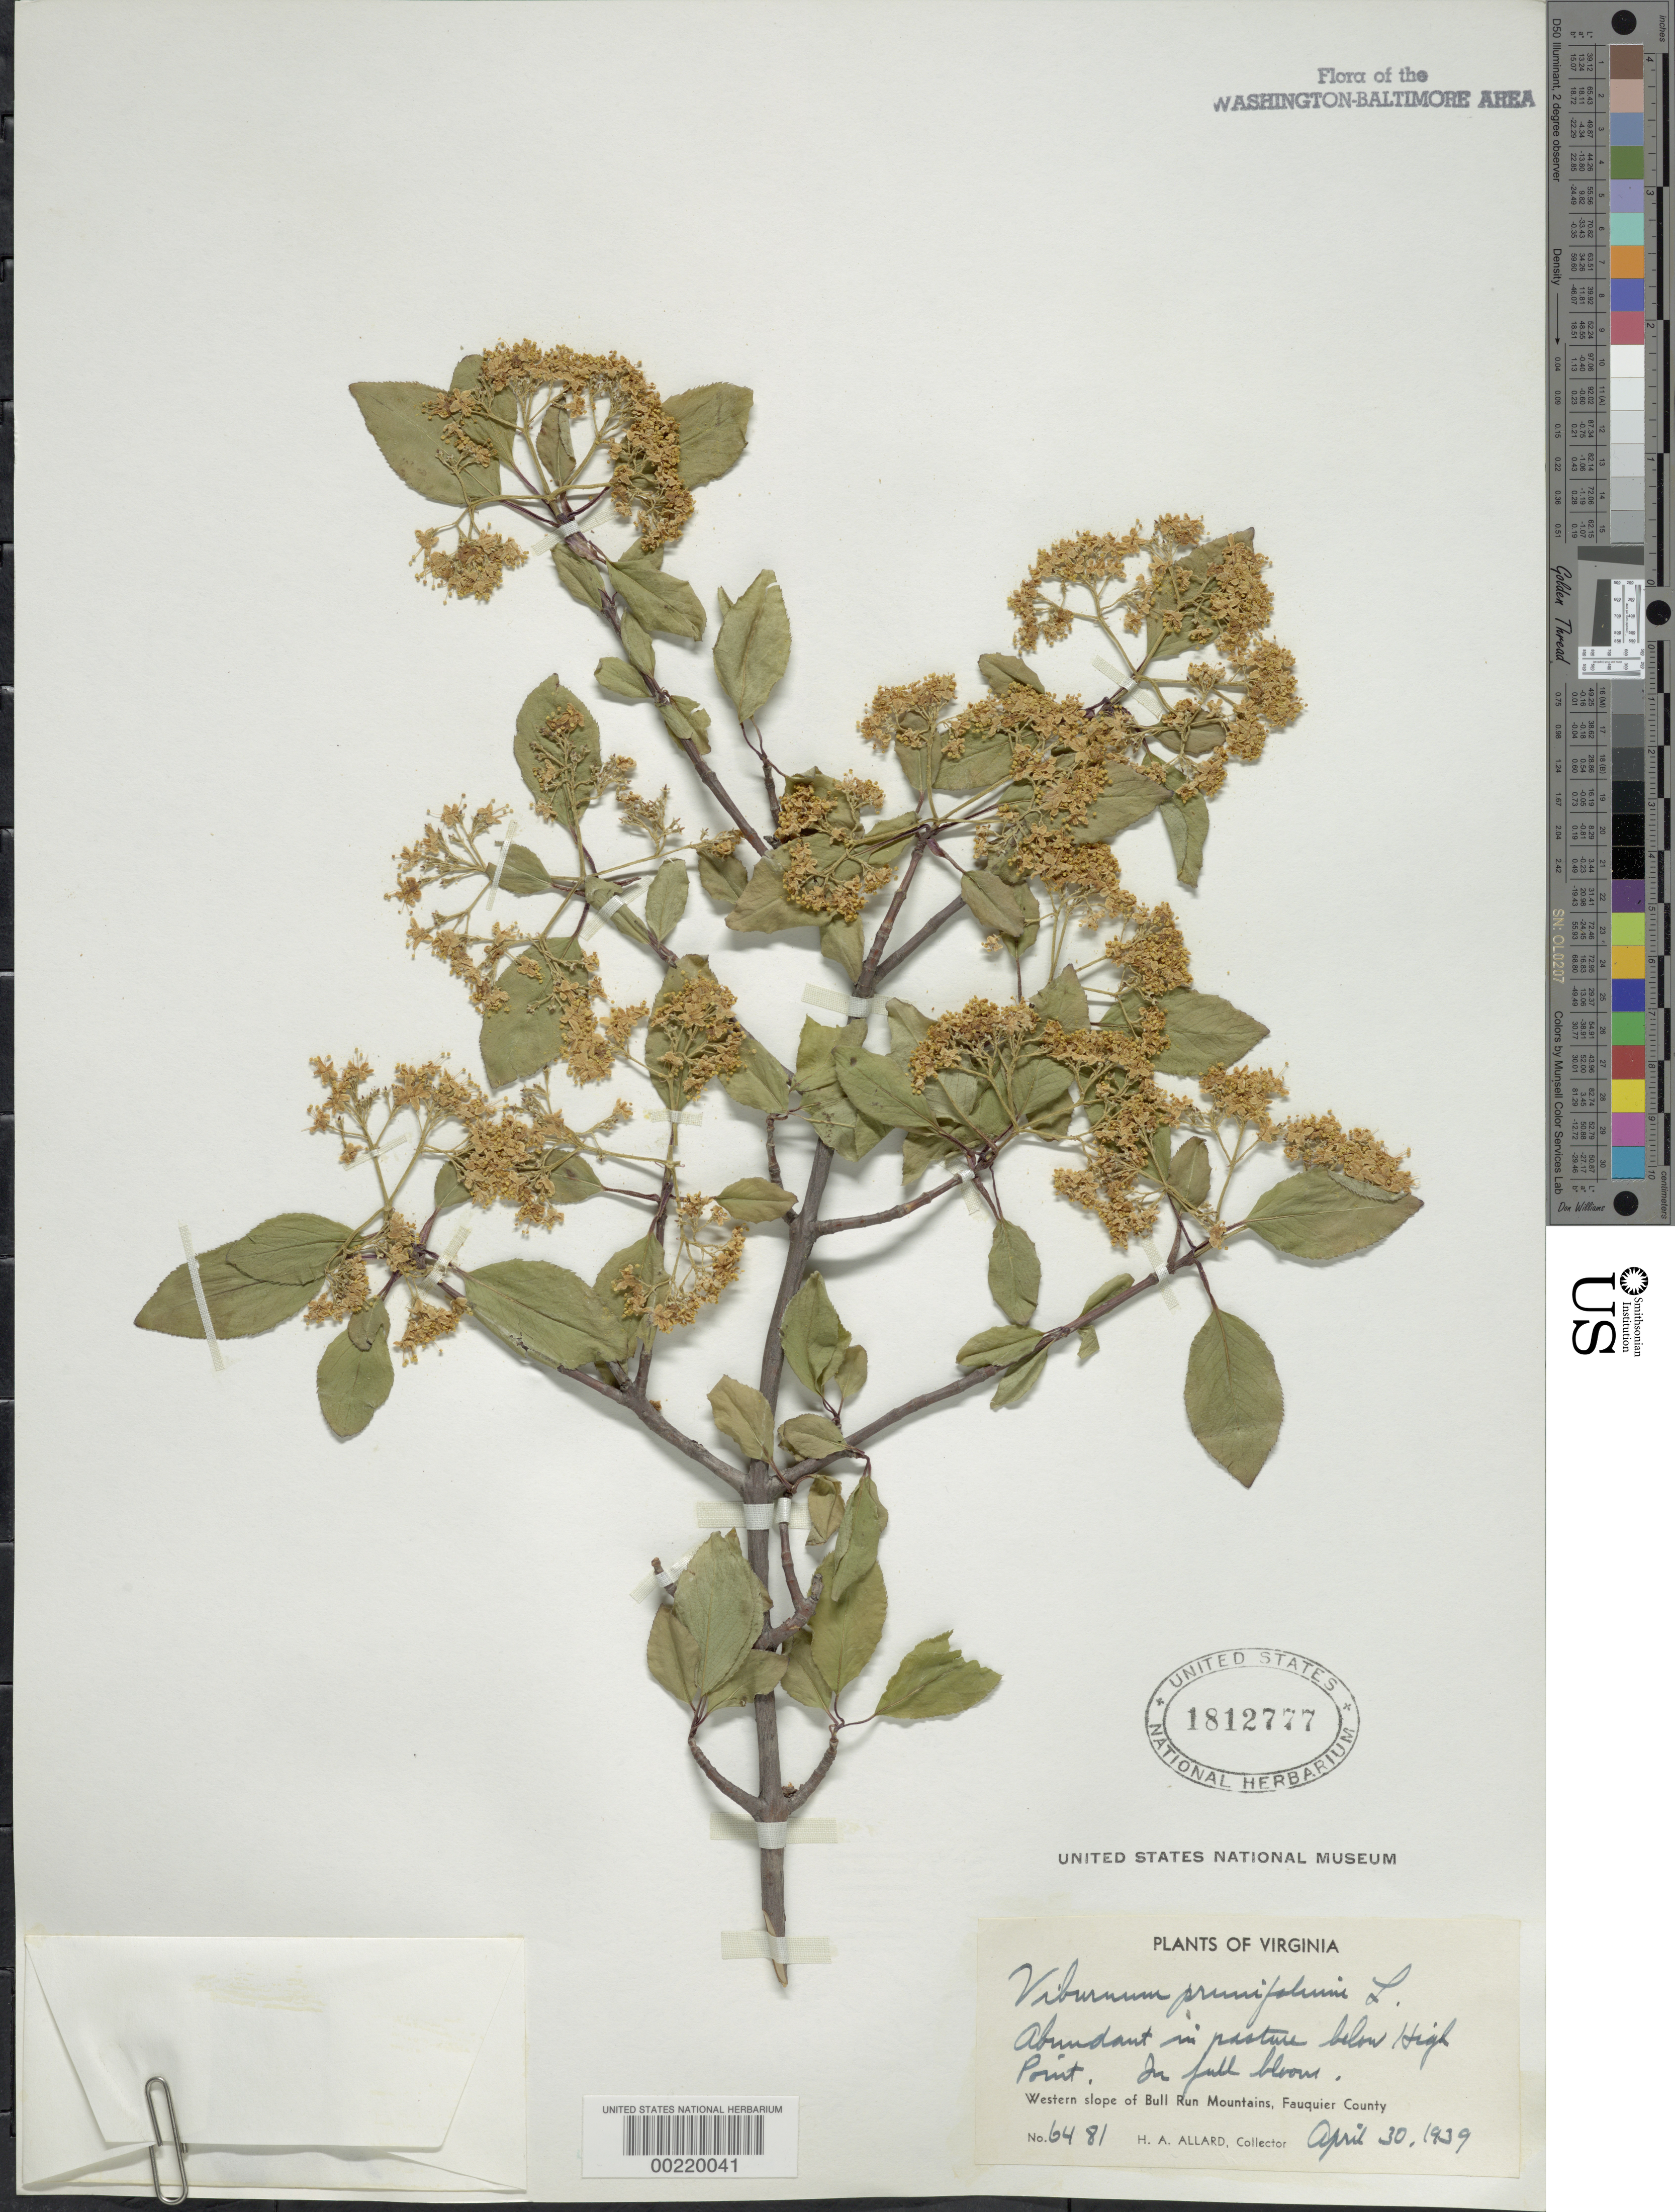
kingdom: Plantae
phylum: Tracheophyta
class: Magnoliopsida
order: Dipsacales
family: Viburnaceae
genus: Viburnum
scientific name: Viburnum prunifolium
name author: L.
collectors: H. A. Allard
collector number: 6481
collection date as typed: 30 Apr 1939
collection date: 1939-04-30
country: United States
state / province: Virginia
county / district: Fauquier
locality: Below High Point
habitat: Pasture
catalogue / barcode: US 1812777